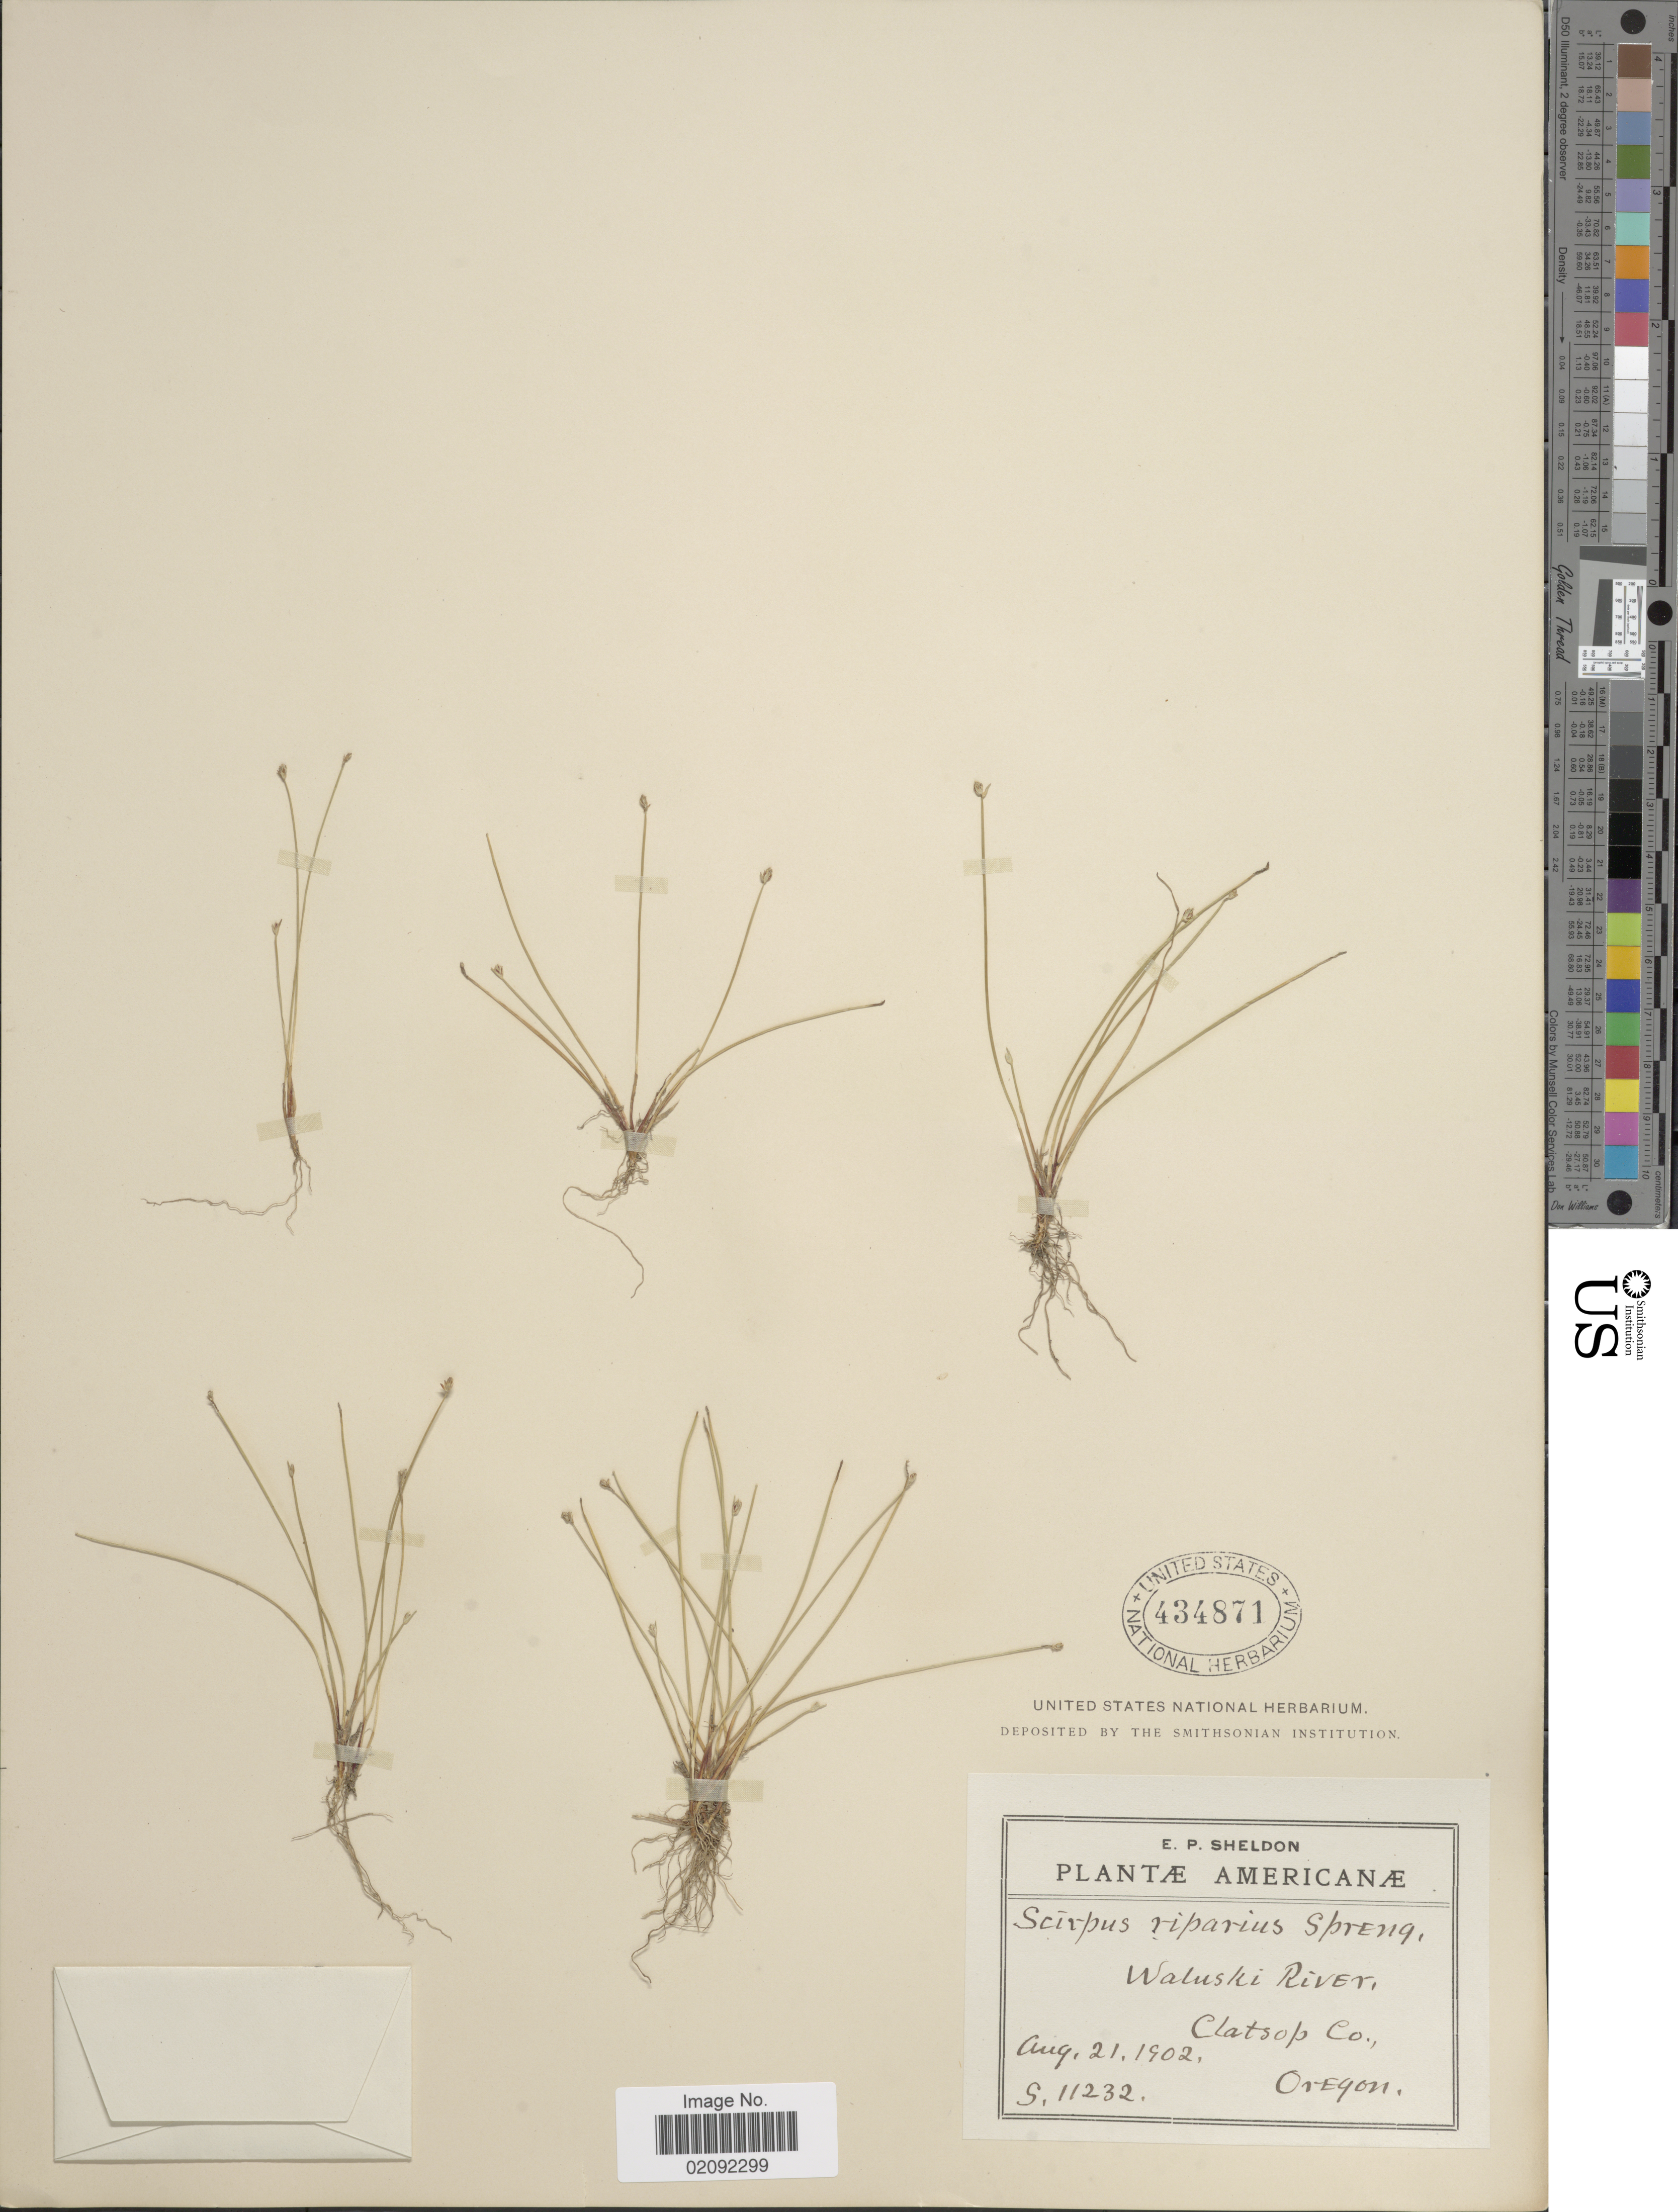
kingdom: Plantae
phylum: Tracheophyta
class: Liliopsida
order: Poales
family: Cyperaceae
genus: Isolepis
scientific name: Isolepis cernua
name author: (Vahl) Roem. & Schult.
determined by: Strong, Mark T., (BOT), Smithsonian Institution - National Museum of Natural History (UNITED STATES)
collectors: E. P. Sheldon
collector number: S. 11232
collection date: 1902-08-21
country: United States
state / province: Oregon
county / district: Clatsop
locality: Waluski River, Clatsop Co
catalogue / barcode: US 434871